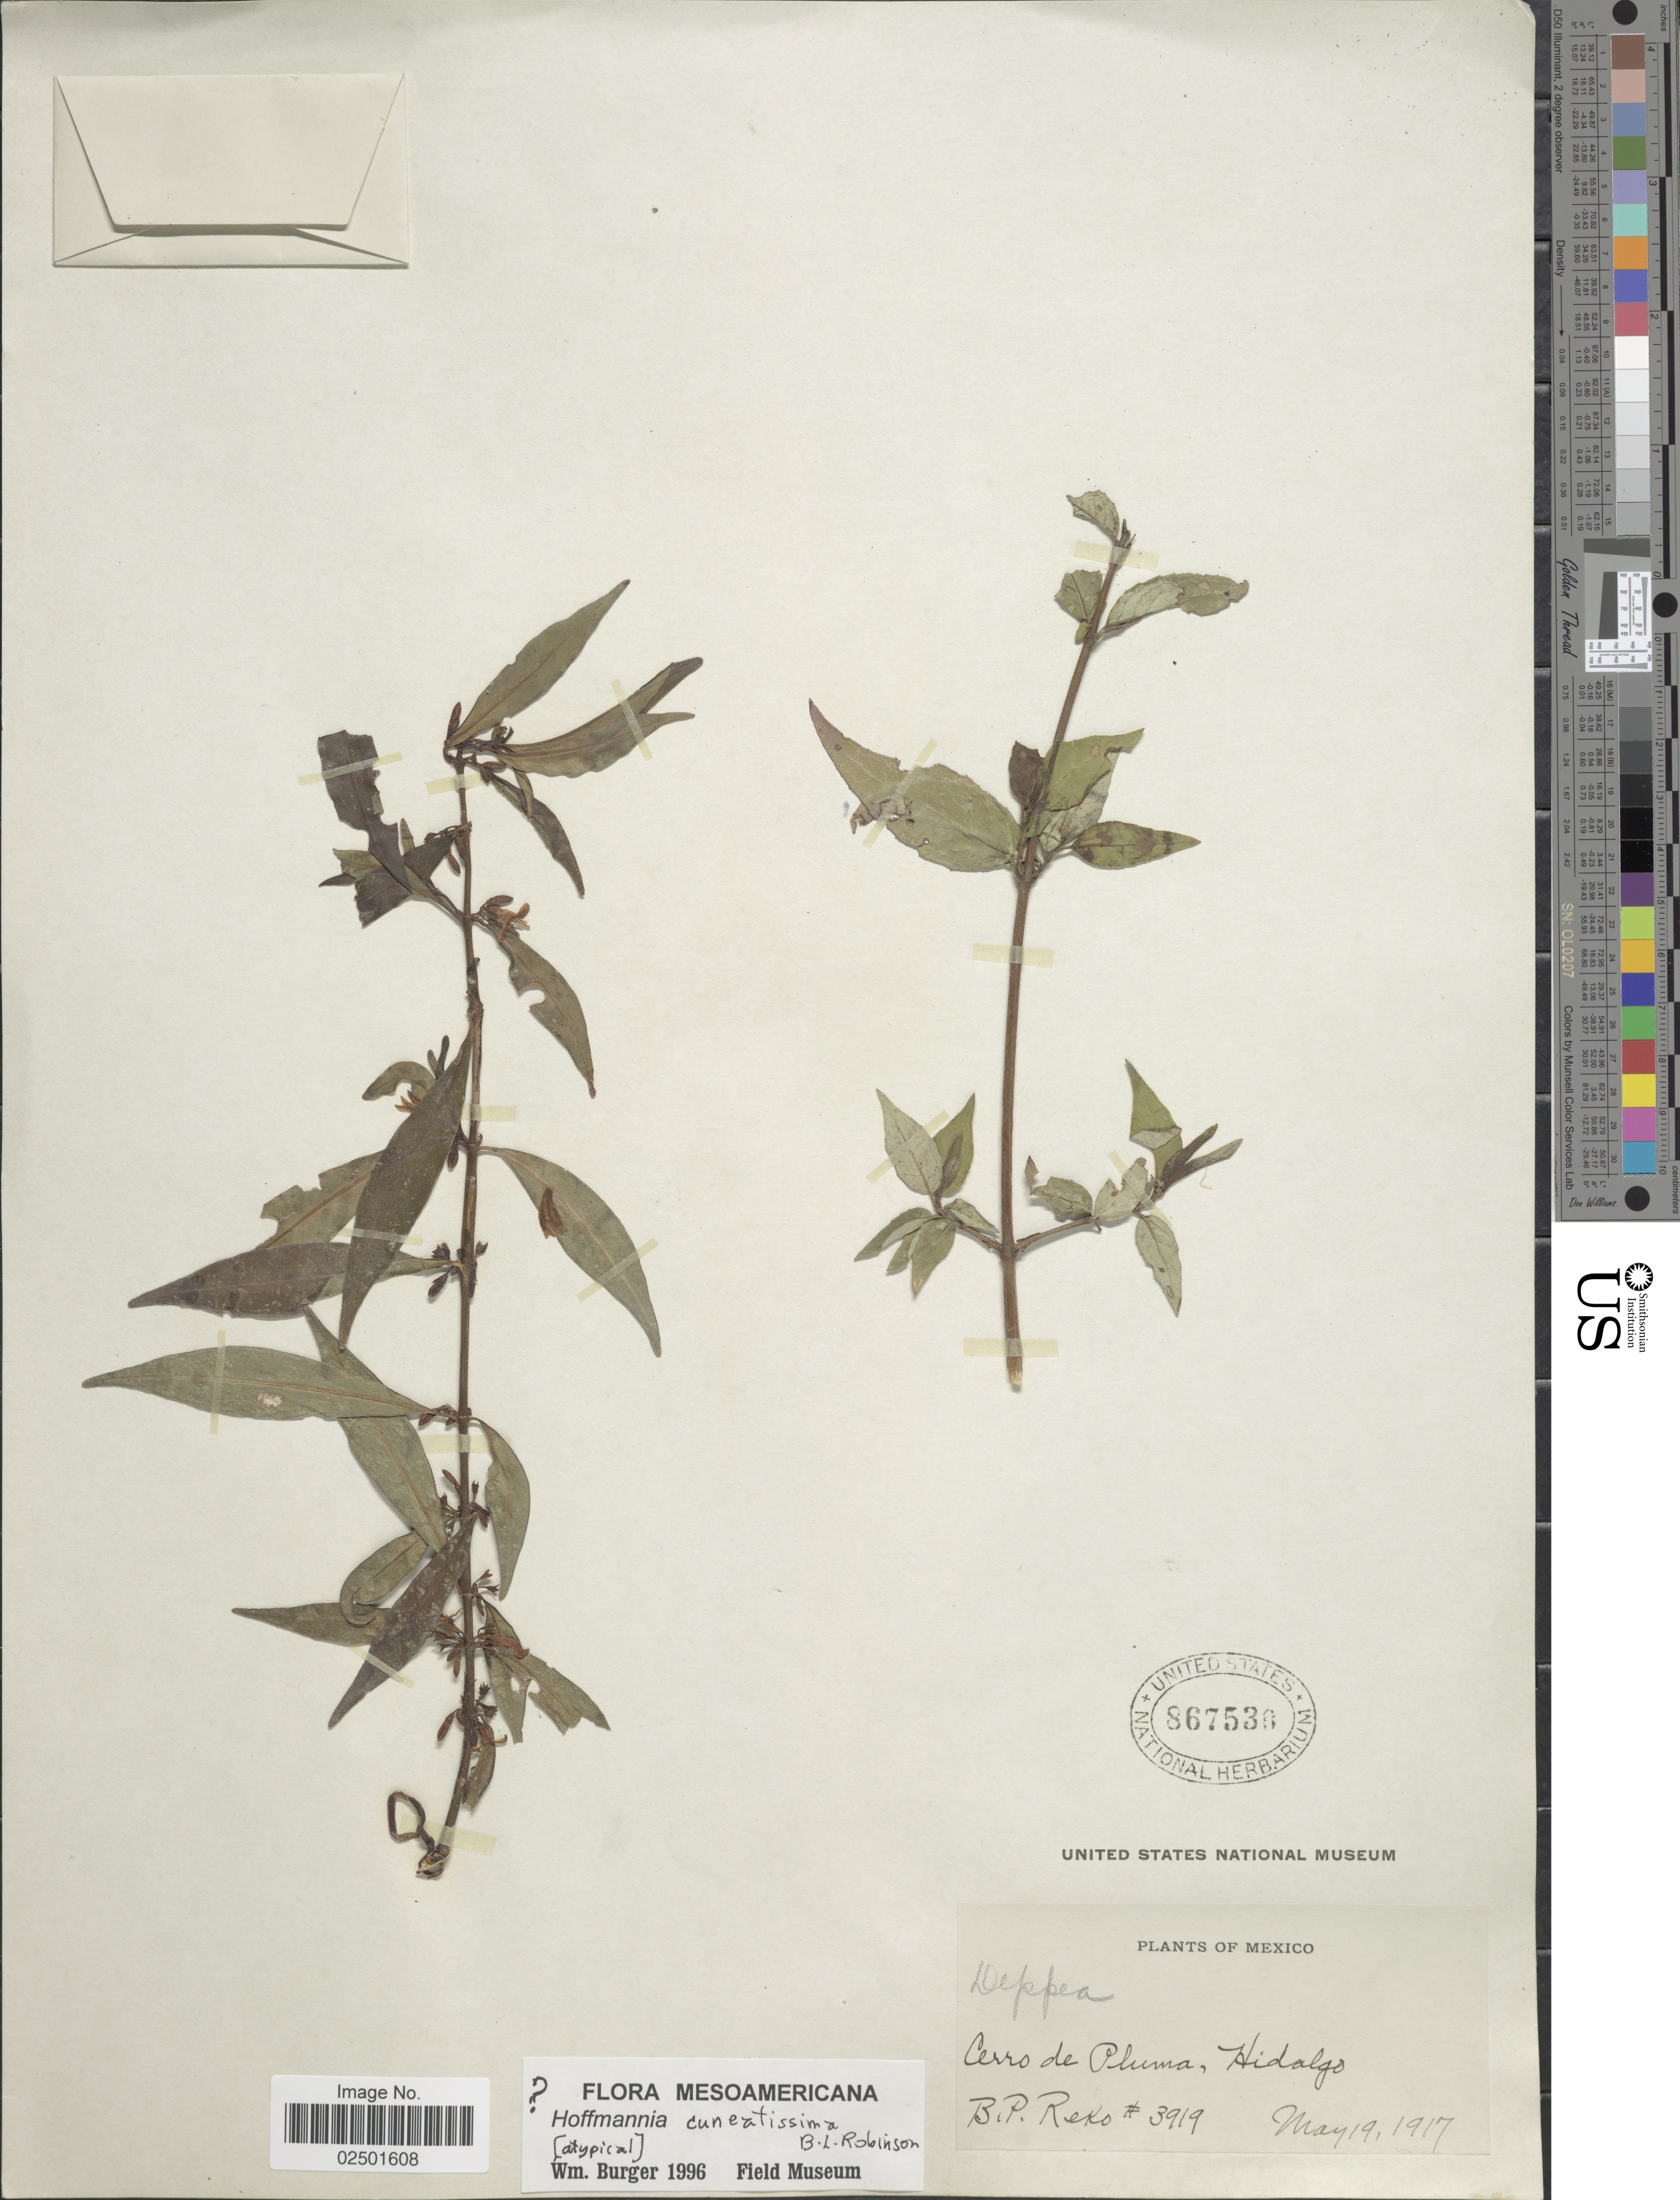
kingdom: Plantae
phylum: Tracheophyta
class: Magnoliopsida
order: Gentianales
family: Rubiaceae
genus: Hoffmannia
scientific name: Hoffmannia cuneatissima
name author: B.L. Rob.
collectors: B. P. Reko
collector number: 3919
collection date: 1917-05-19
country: Mexico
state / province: Hidalgo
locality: Cerro de Pluma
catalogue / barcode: US 867530